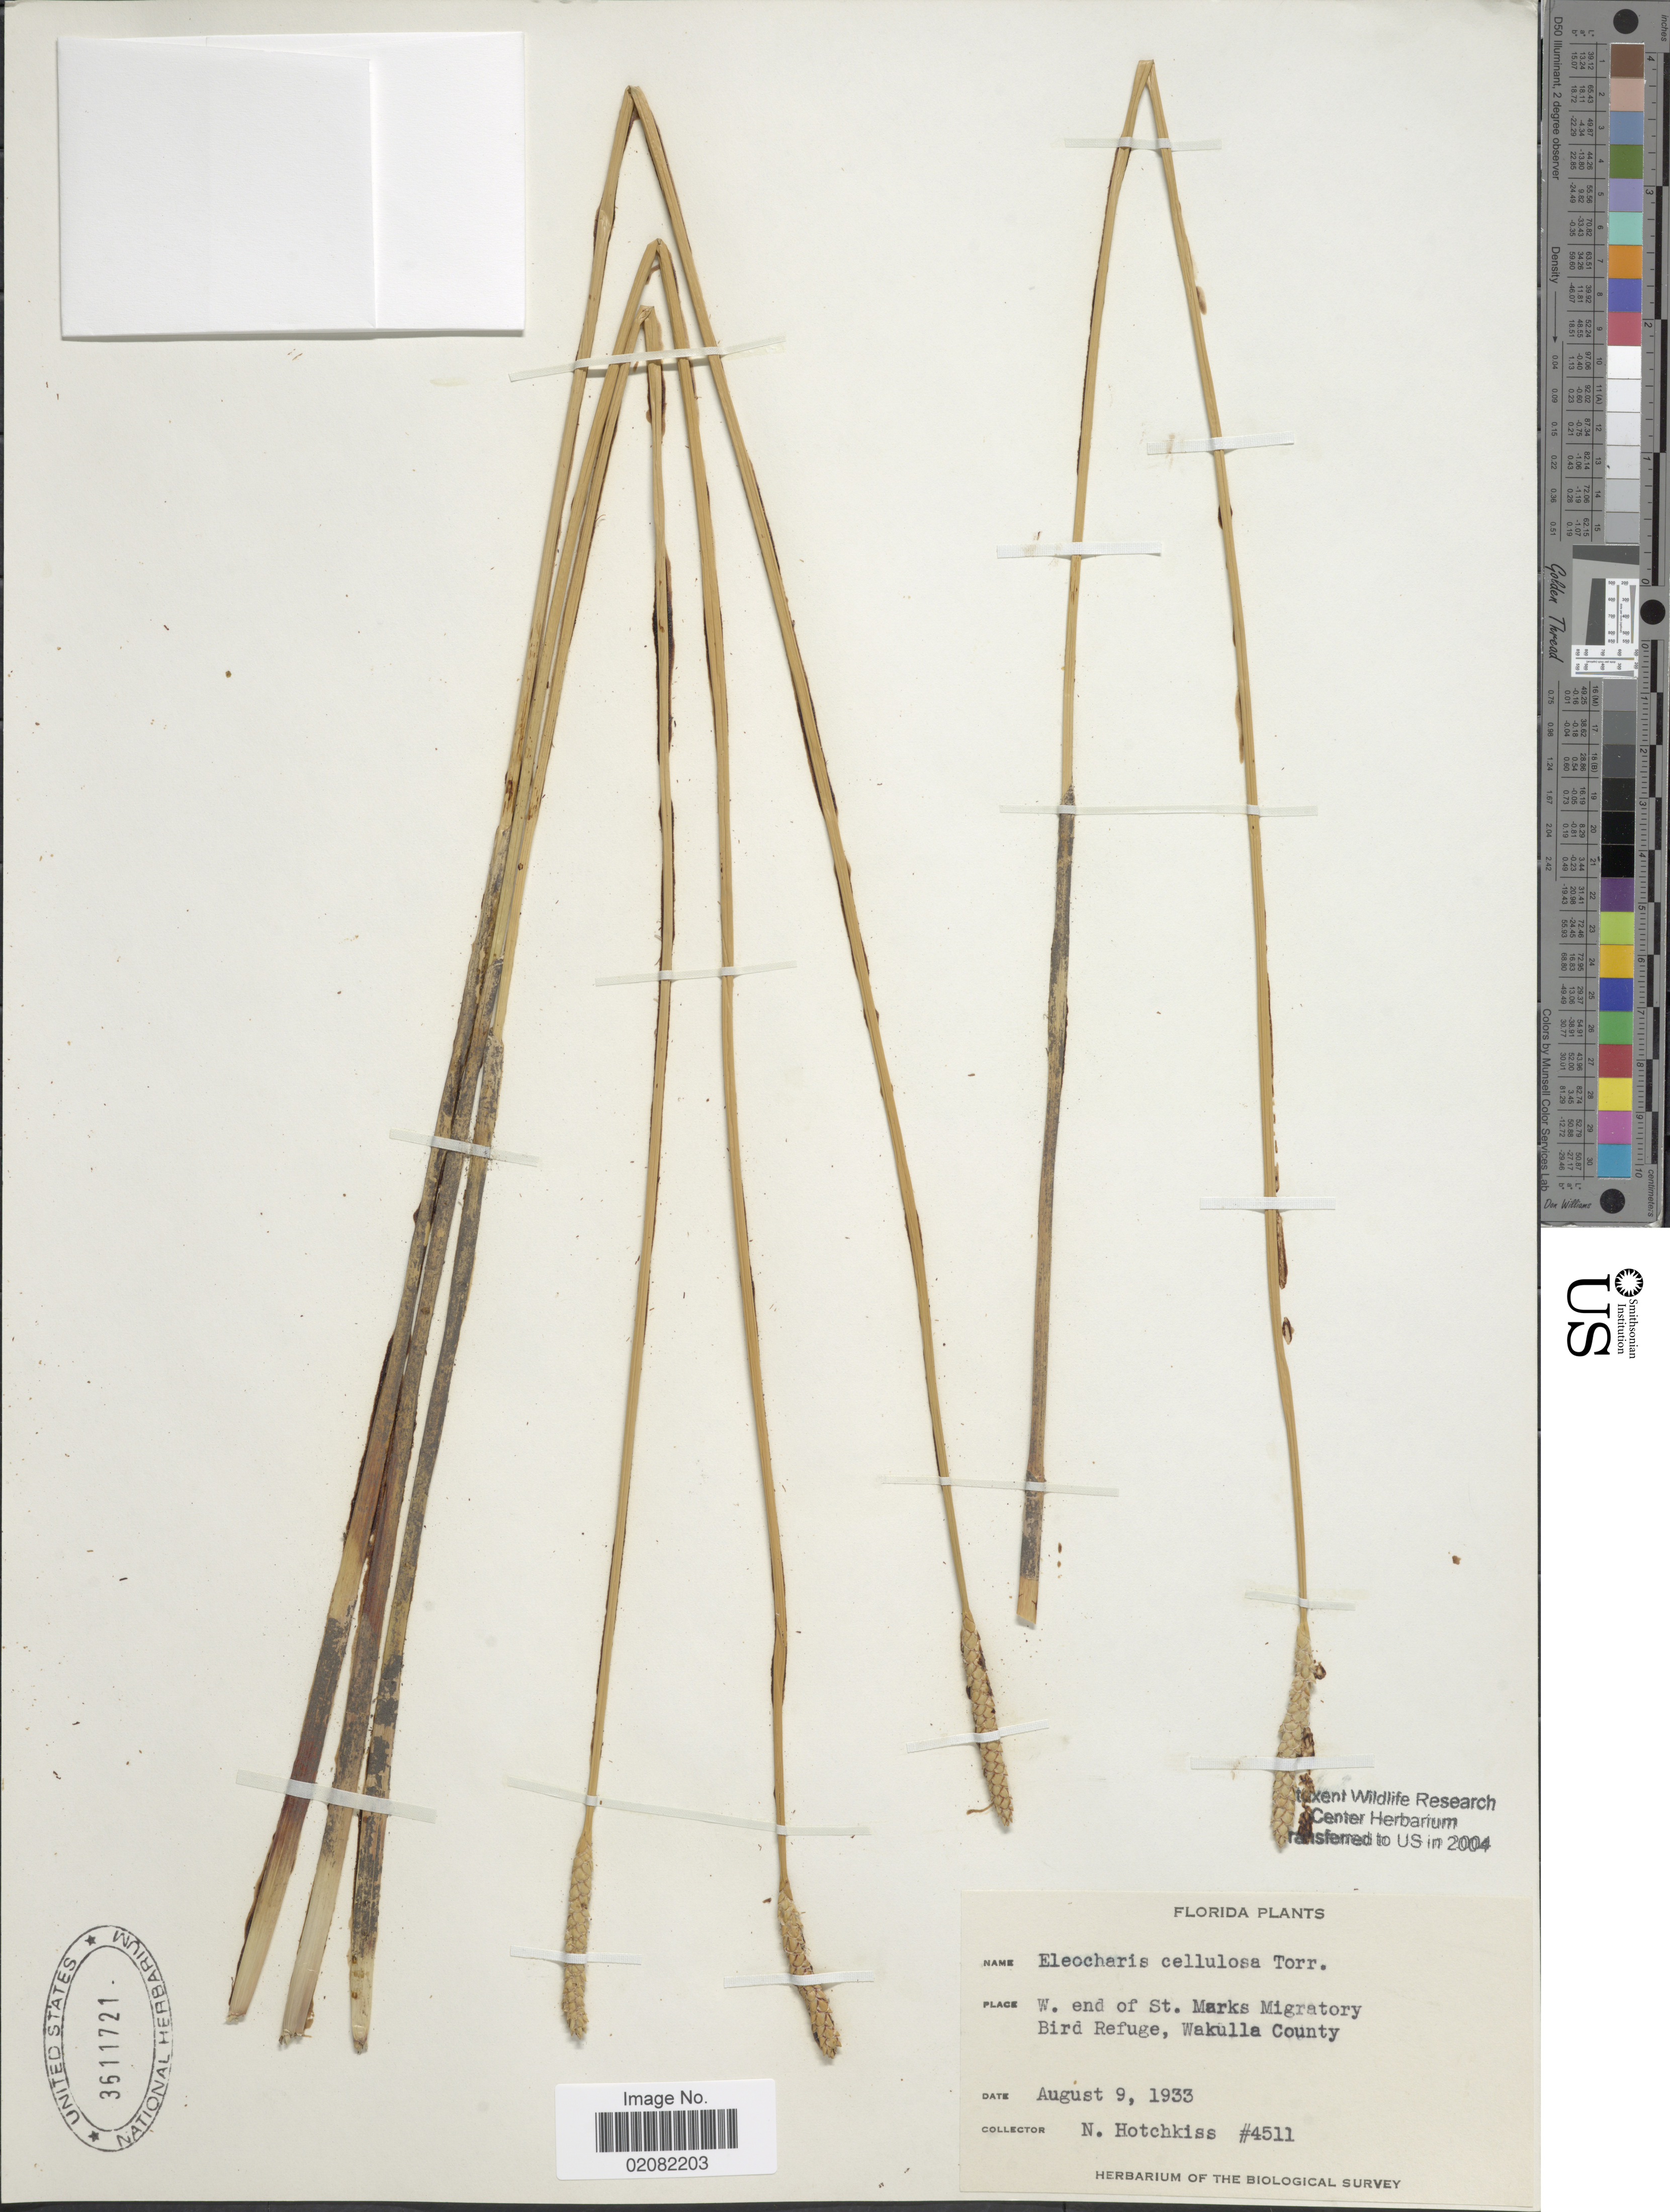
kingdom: Plantae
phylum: Tracheophyta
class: Liliopsida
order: Poales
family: Cyperaceae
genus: Eleocharis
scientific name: Eleocharis cellulosa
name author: Torr.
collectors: N. Hotchkiss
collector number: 4511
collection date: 1933-08-09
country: United States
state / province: Florida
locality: W. end of St. Marks Migratory, Bird Refuge, Wakulla County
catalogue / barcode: US 3611721